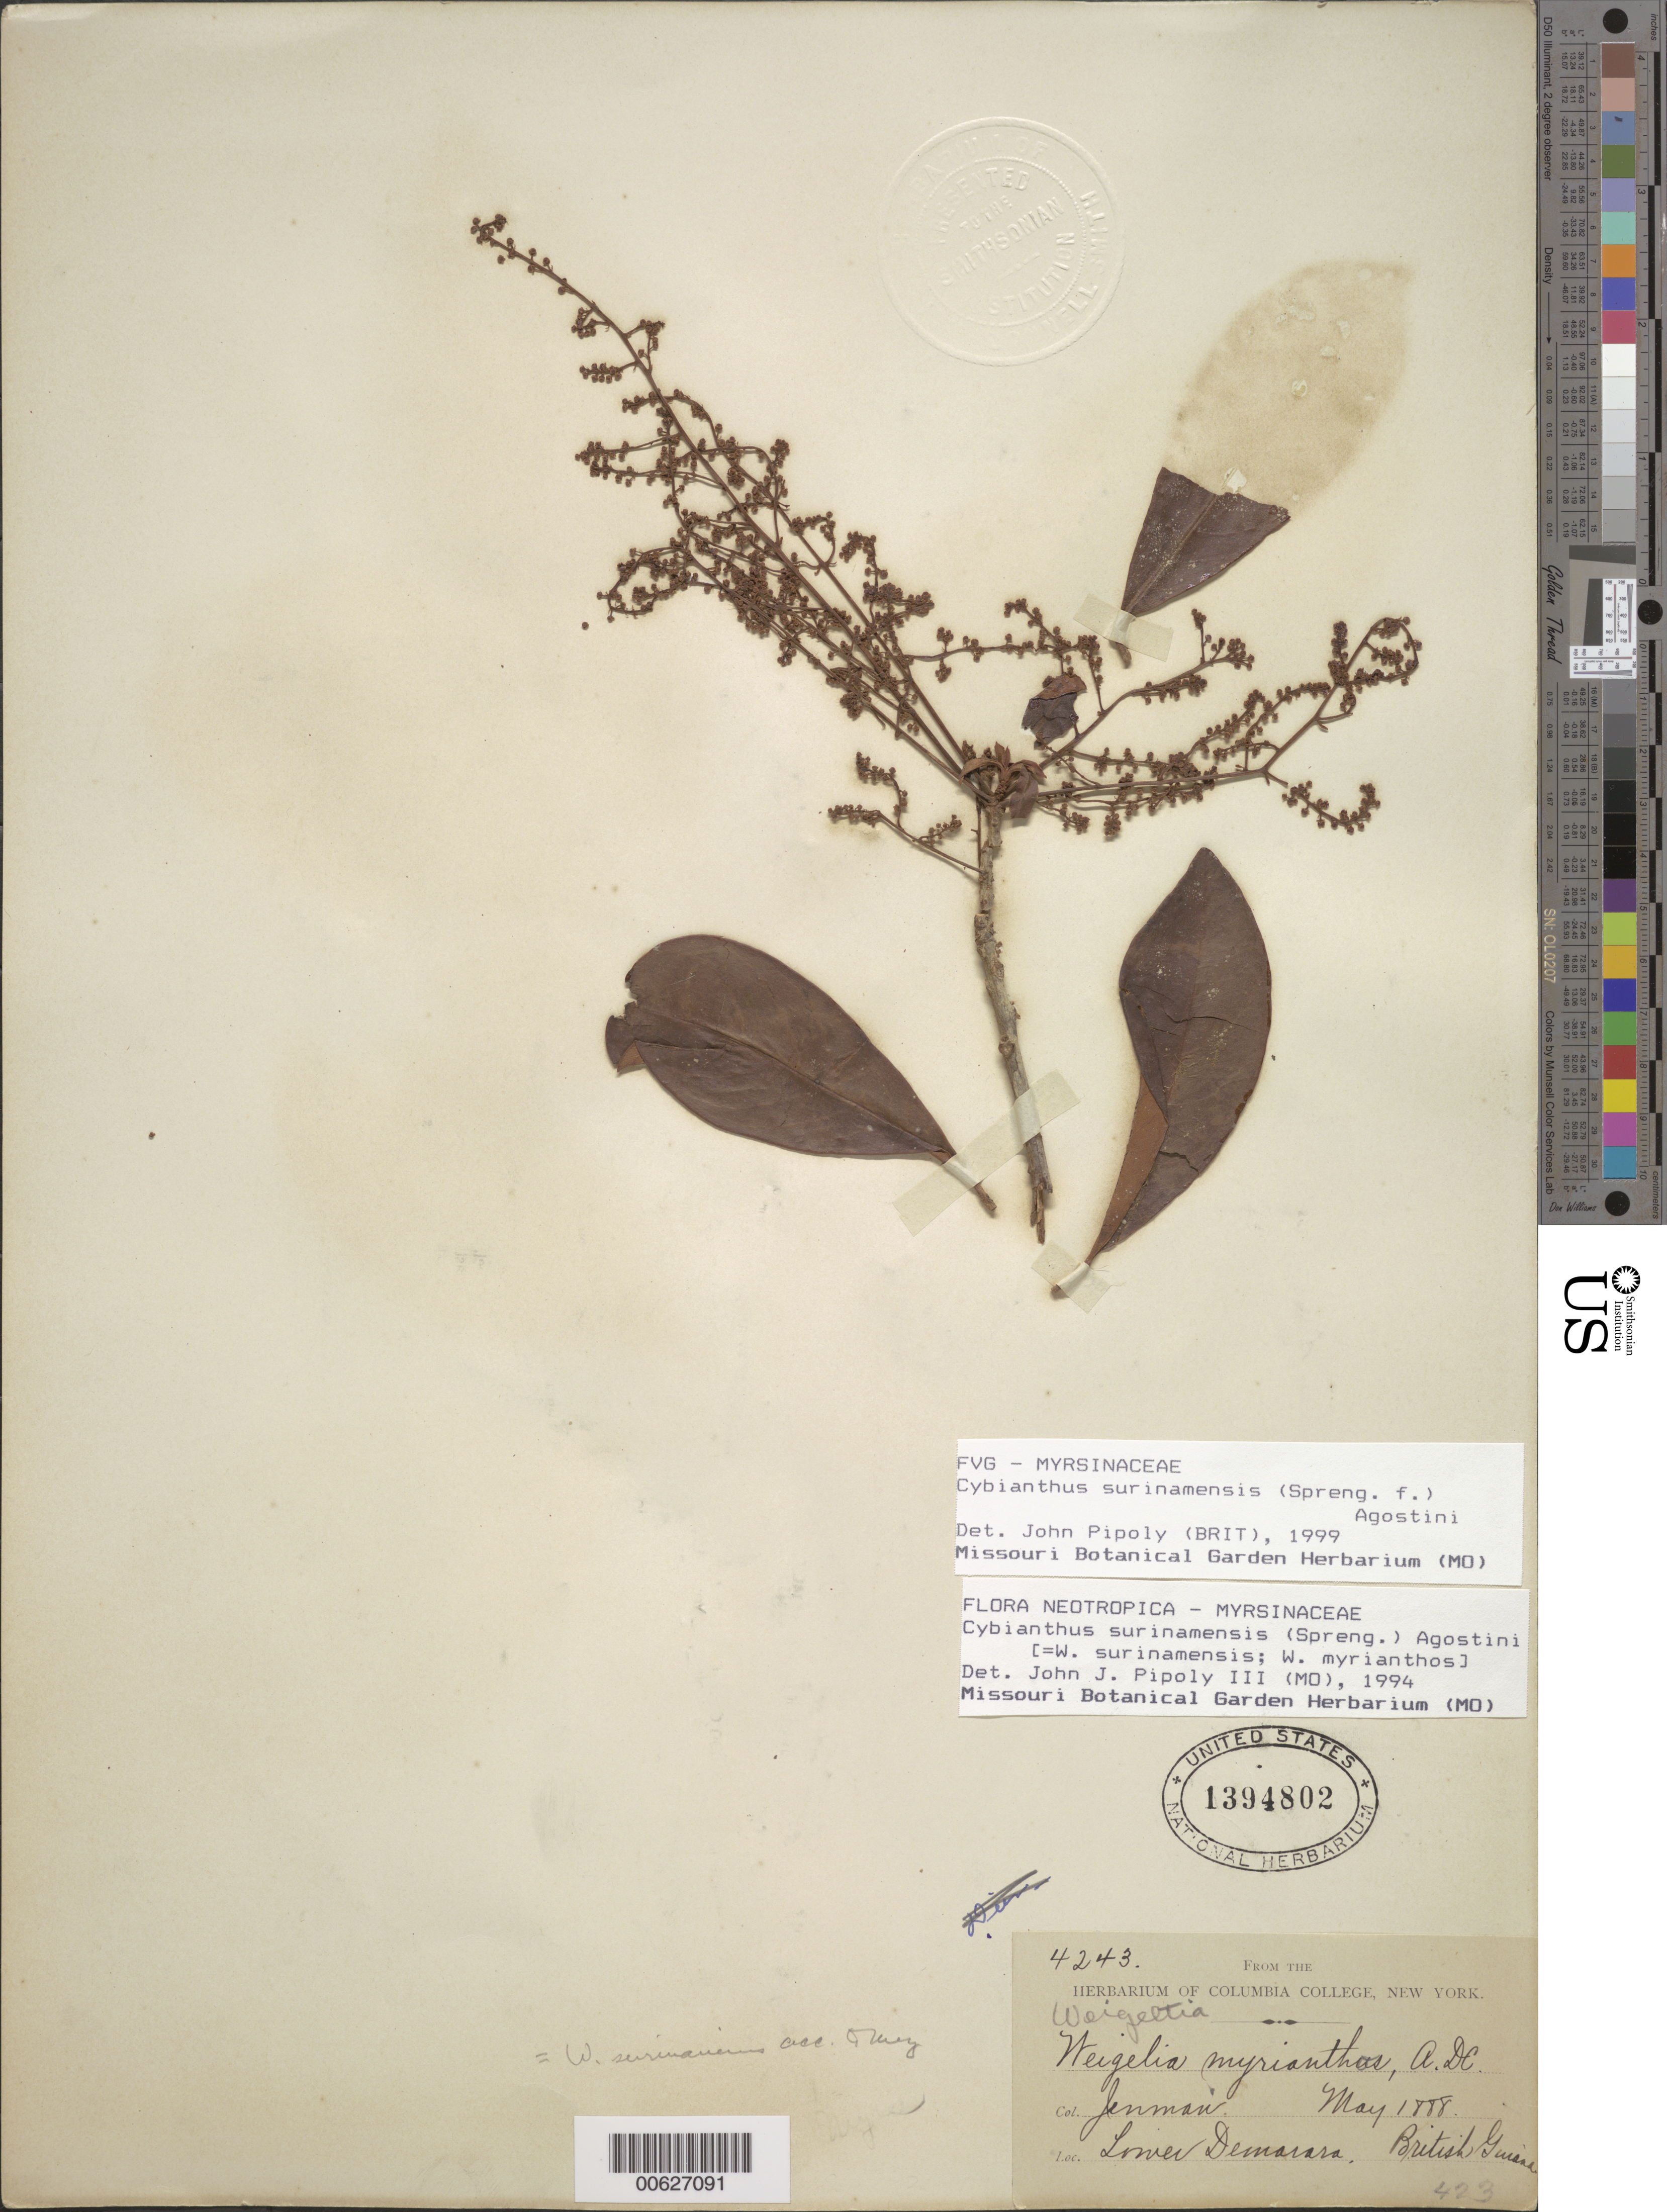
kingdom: Plantae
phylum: Tracheophyta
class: Magnoliopsida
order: Ericales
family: Primulaceae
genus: Cybianthus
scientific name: Cybianthus surinamensis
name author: (Spreng.) G. Agostini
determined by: Pipoly, J. J., III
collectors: G. S. Jenman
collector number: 4243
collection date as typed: May 1888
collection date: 1888-05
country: Guyana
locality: Demerara, lower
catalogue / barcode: US 1394802